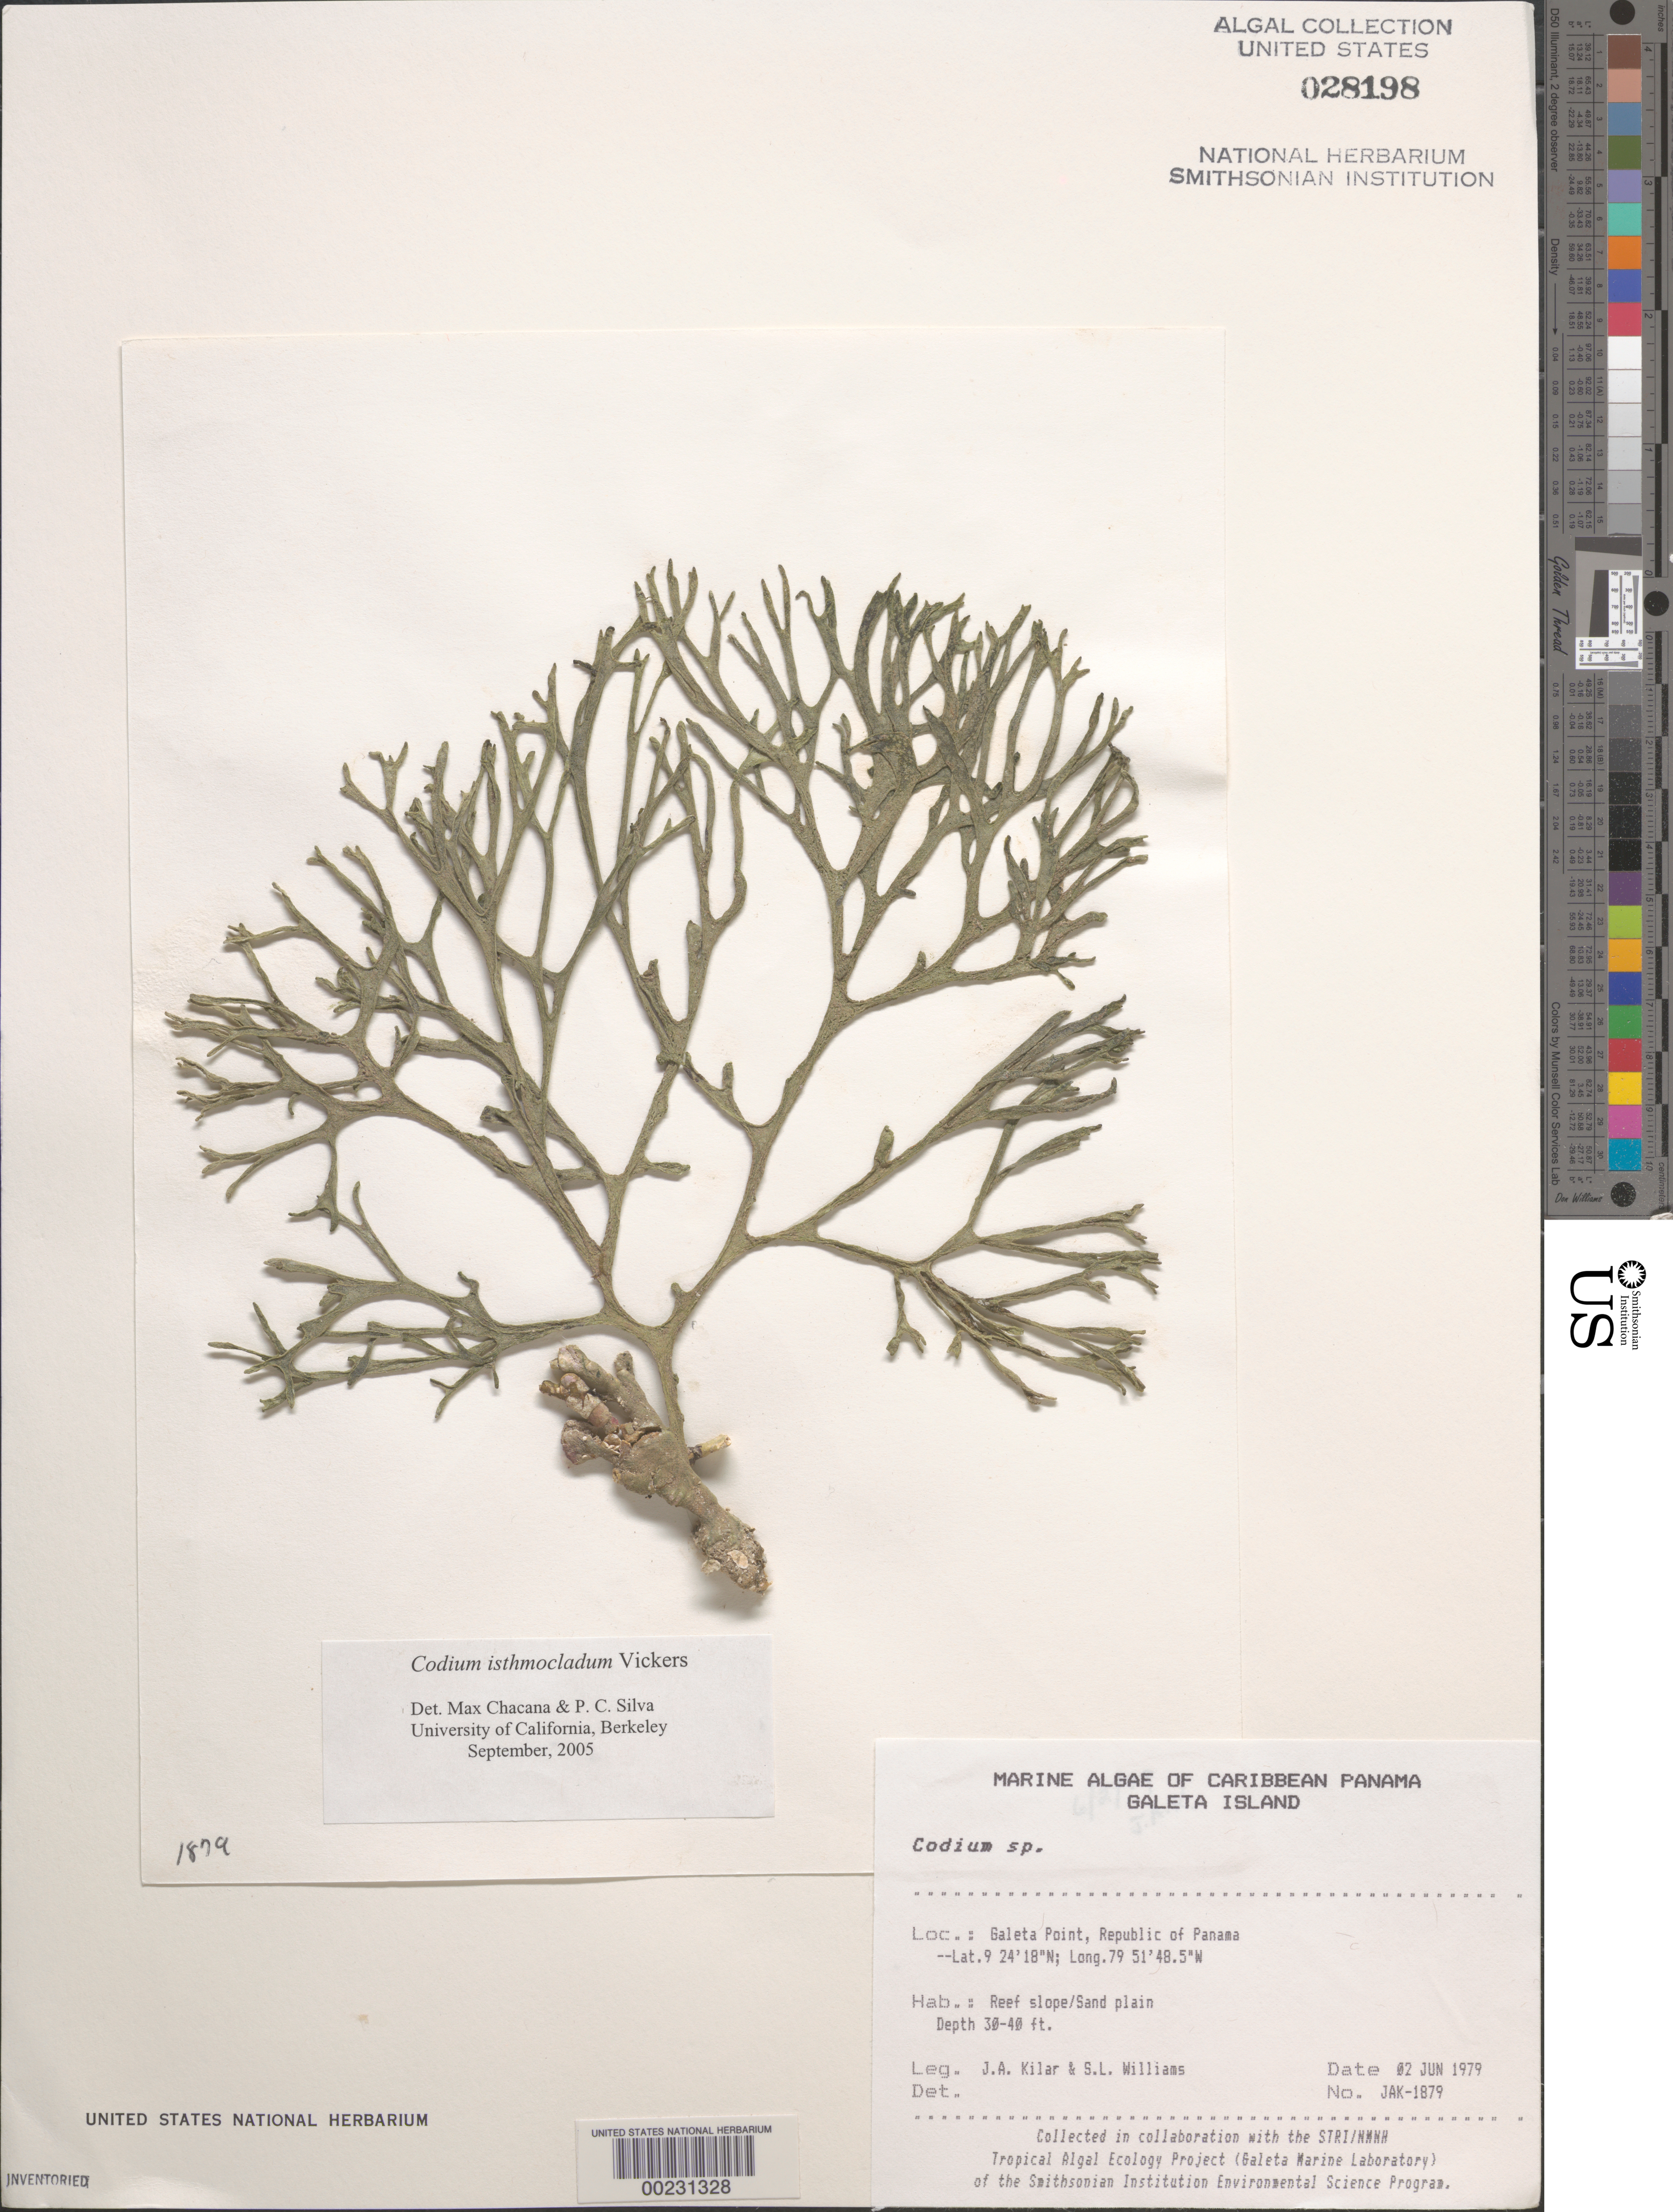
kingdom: Plantae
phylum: Chlorophyta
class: Ulvophyceae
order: Bryopsidales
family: Codiaceae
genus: Codium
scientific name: Codium isthmocladum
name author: Vickers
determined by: Chacana, M. E.; Silva, P. C.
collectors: J. A. Kilar & S. L. Williams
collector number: JAK-1879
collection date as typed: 02 Jun 1979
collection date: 1979-06-02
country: Panama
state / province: Colón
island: Galeta Island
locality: Galeta Point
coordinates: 9 24' 18" N, 79 51' 48.5" W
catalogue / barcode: US 28198